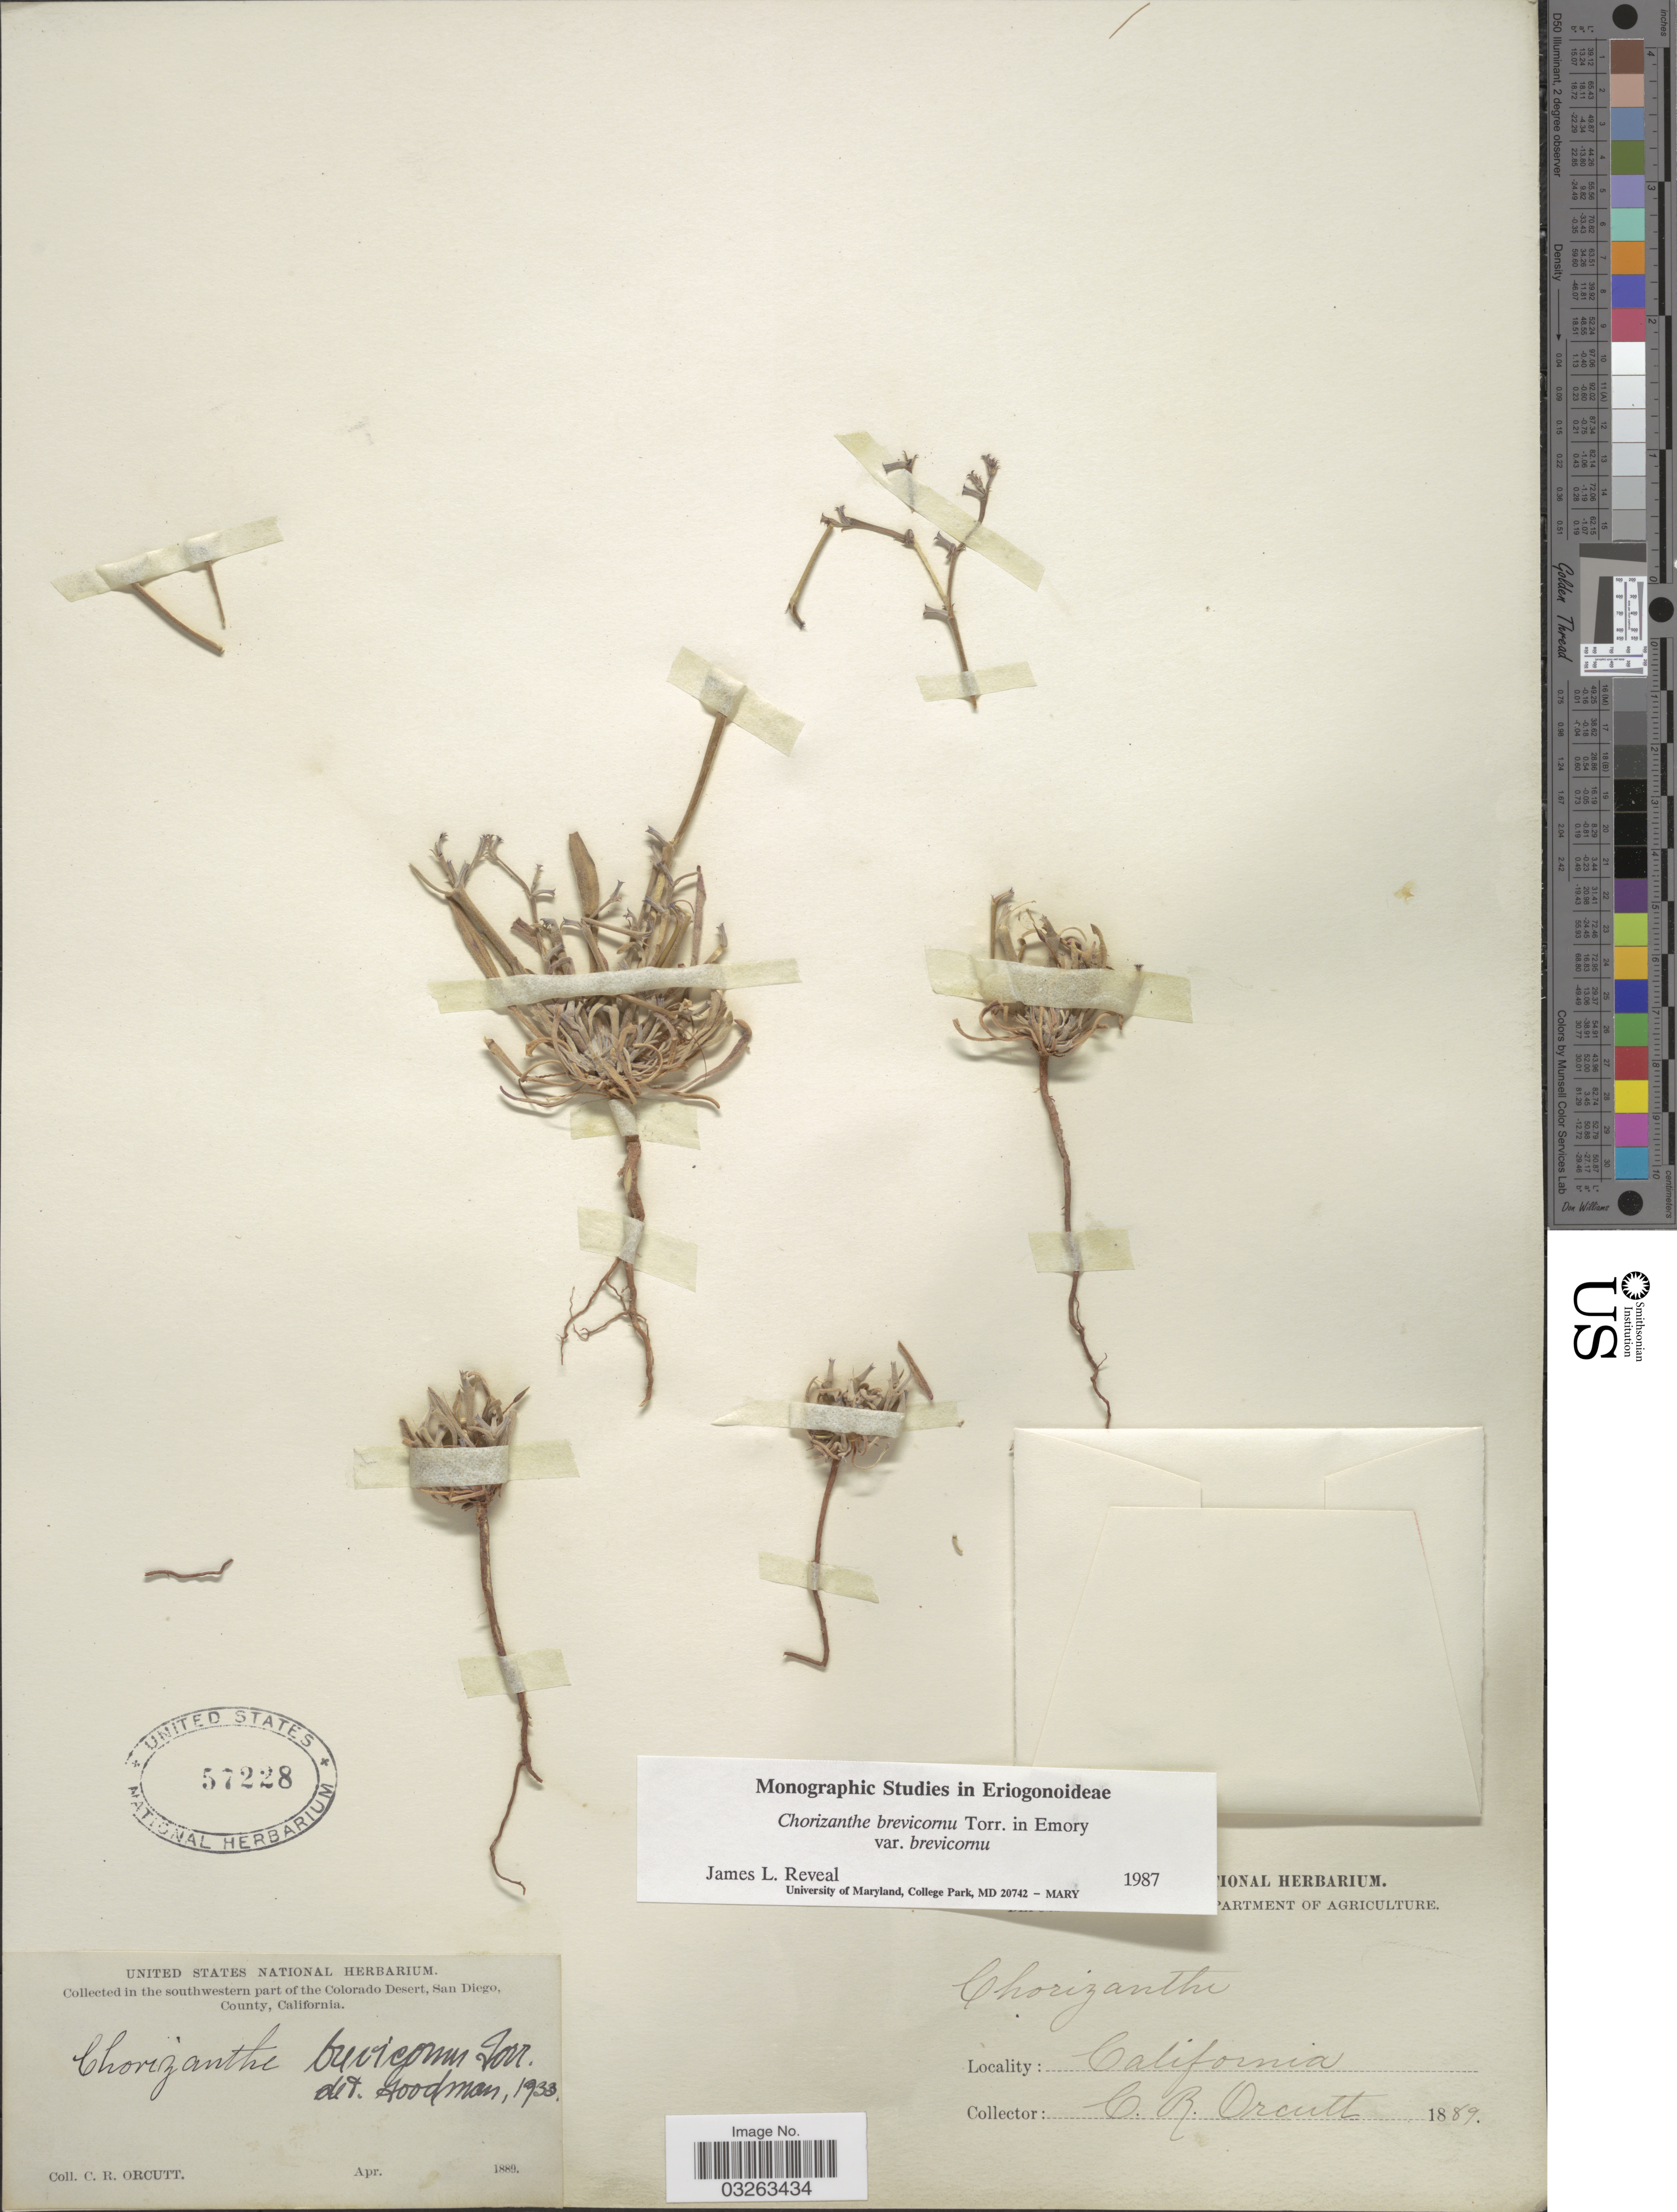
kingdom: Plantae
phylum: Tracheophyta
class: Magnoliopsida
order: Caryophyllales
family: Polygonaceae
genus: Chorizanthe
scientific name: Chorizanthe brevicornu var. brevicornu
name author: Torr.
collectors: C. R. Orcutt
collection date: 1889-04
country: United States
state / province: California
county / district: San Diego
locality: Southwestern part of the Colorado Desert, San Diego, County.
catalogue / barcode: US 57228